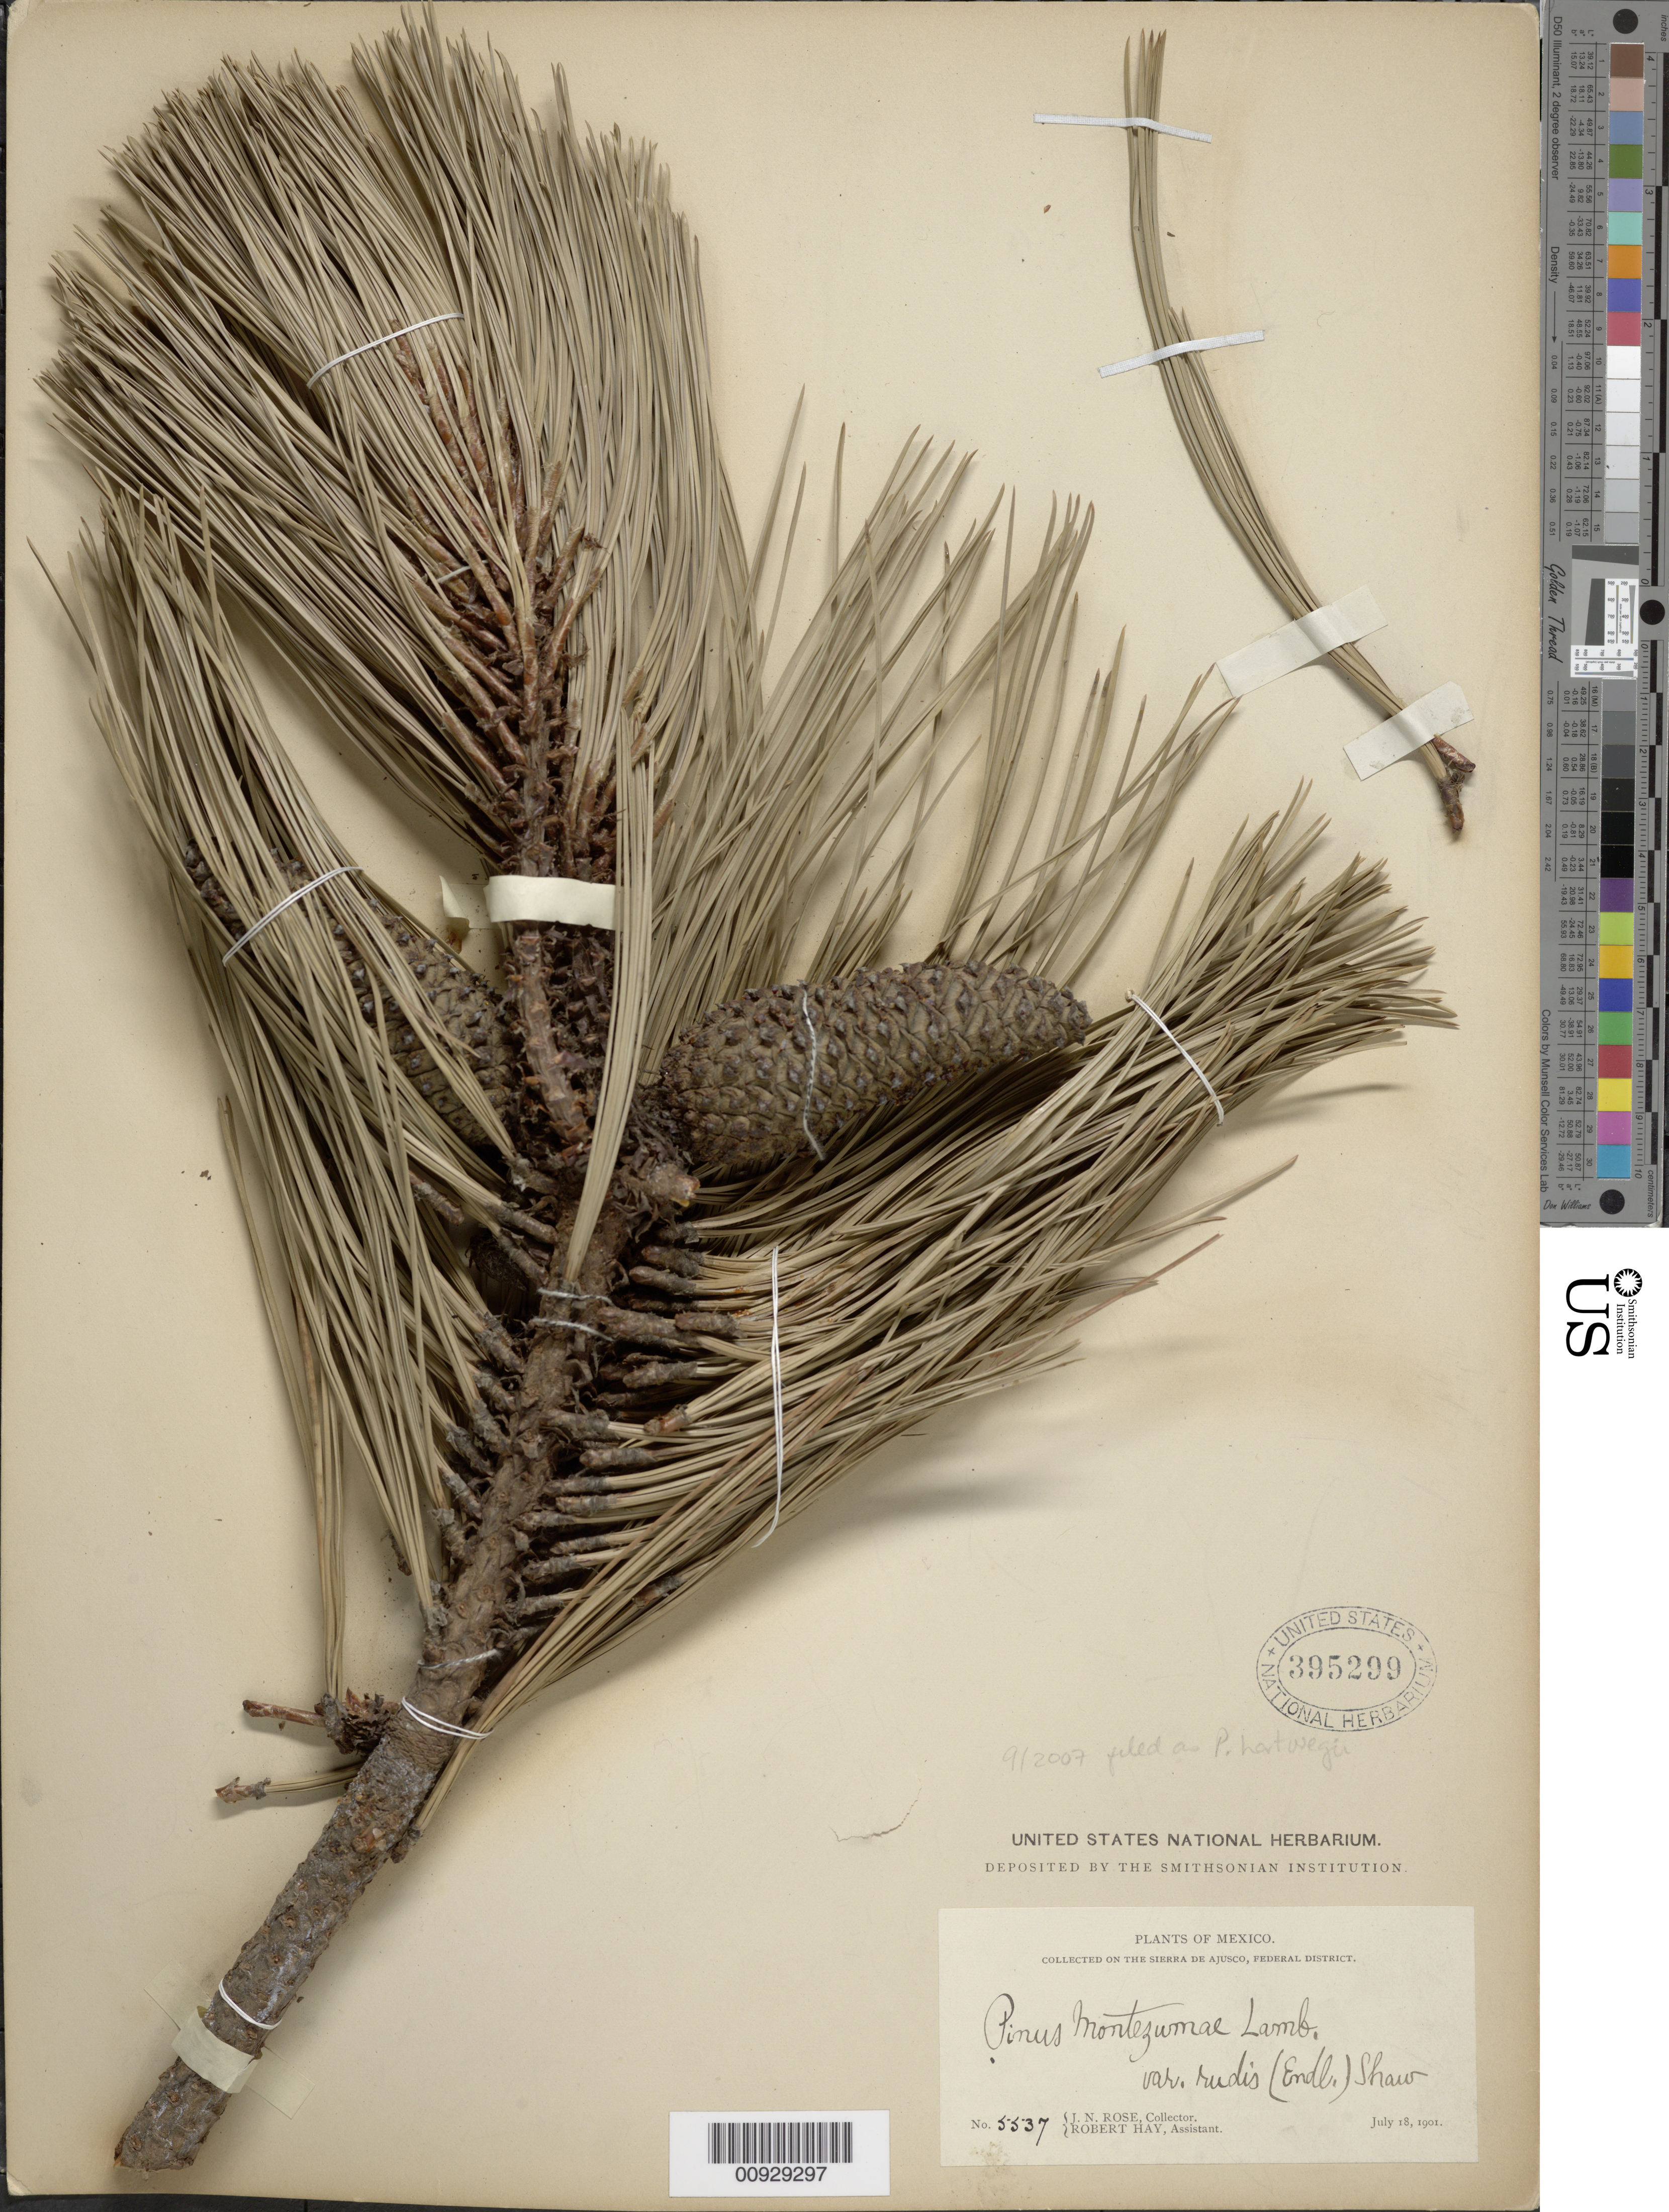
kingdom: Plantae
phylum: Tracheophyta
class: Pinopsida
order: Pinales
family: Pinaceae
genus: Pinus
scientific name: Pinus hartwegii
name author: Lindl.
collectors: J. N. Rose & R. Hay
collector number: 5537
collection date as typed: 18 Jul 1901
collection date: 1901-07-18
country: Mexico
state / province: Distrito Federal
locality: Sierra de Ajusco.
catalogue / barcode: US 395299